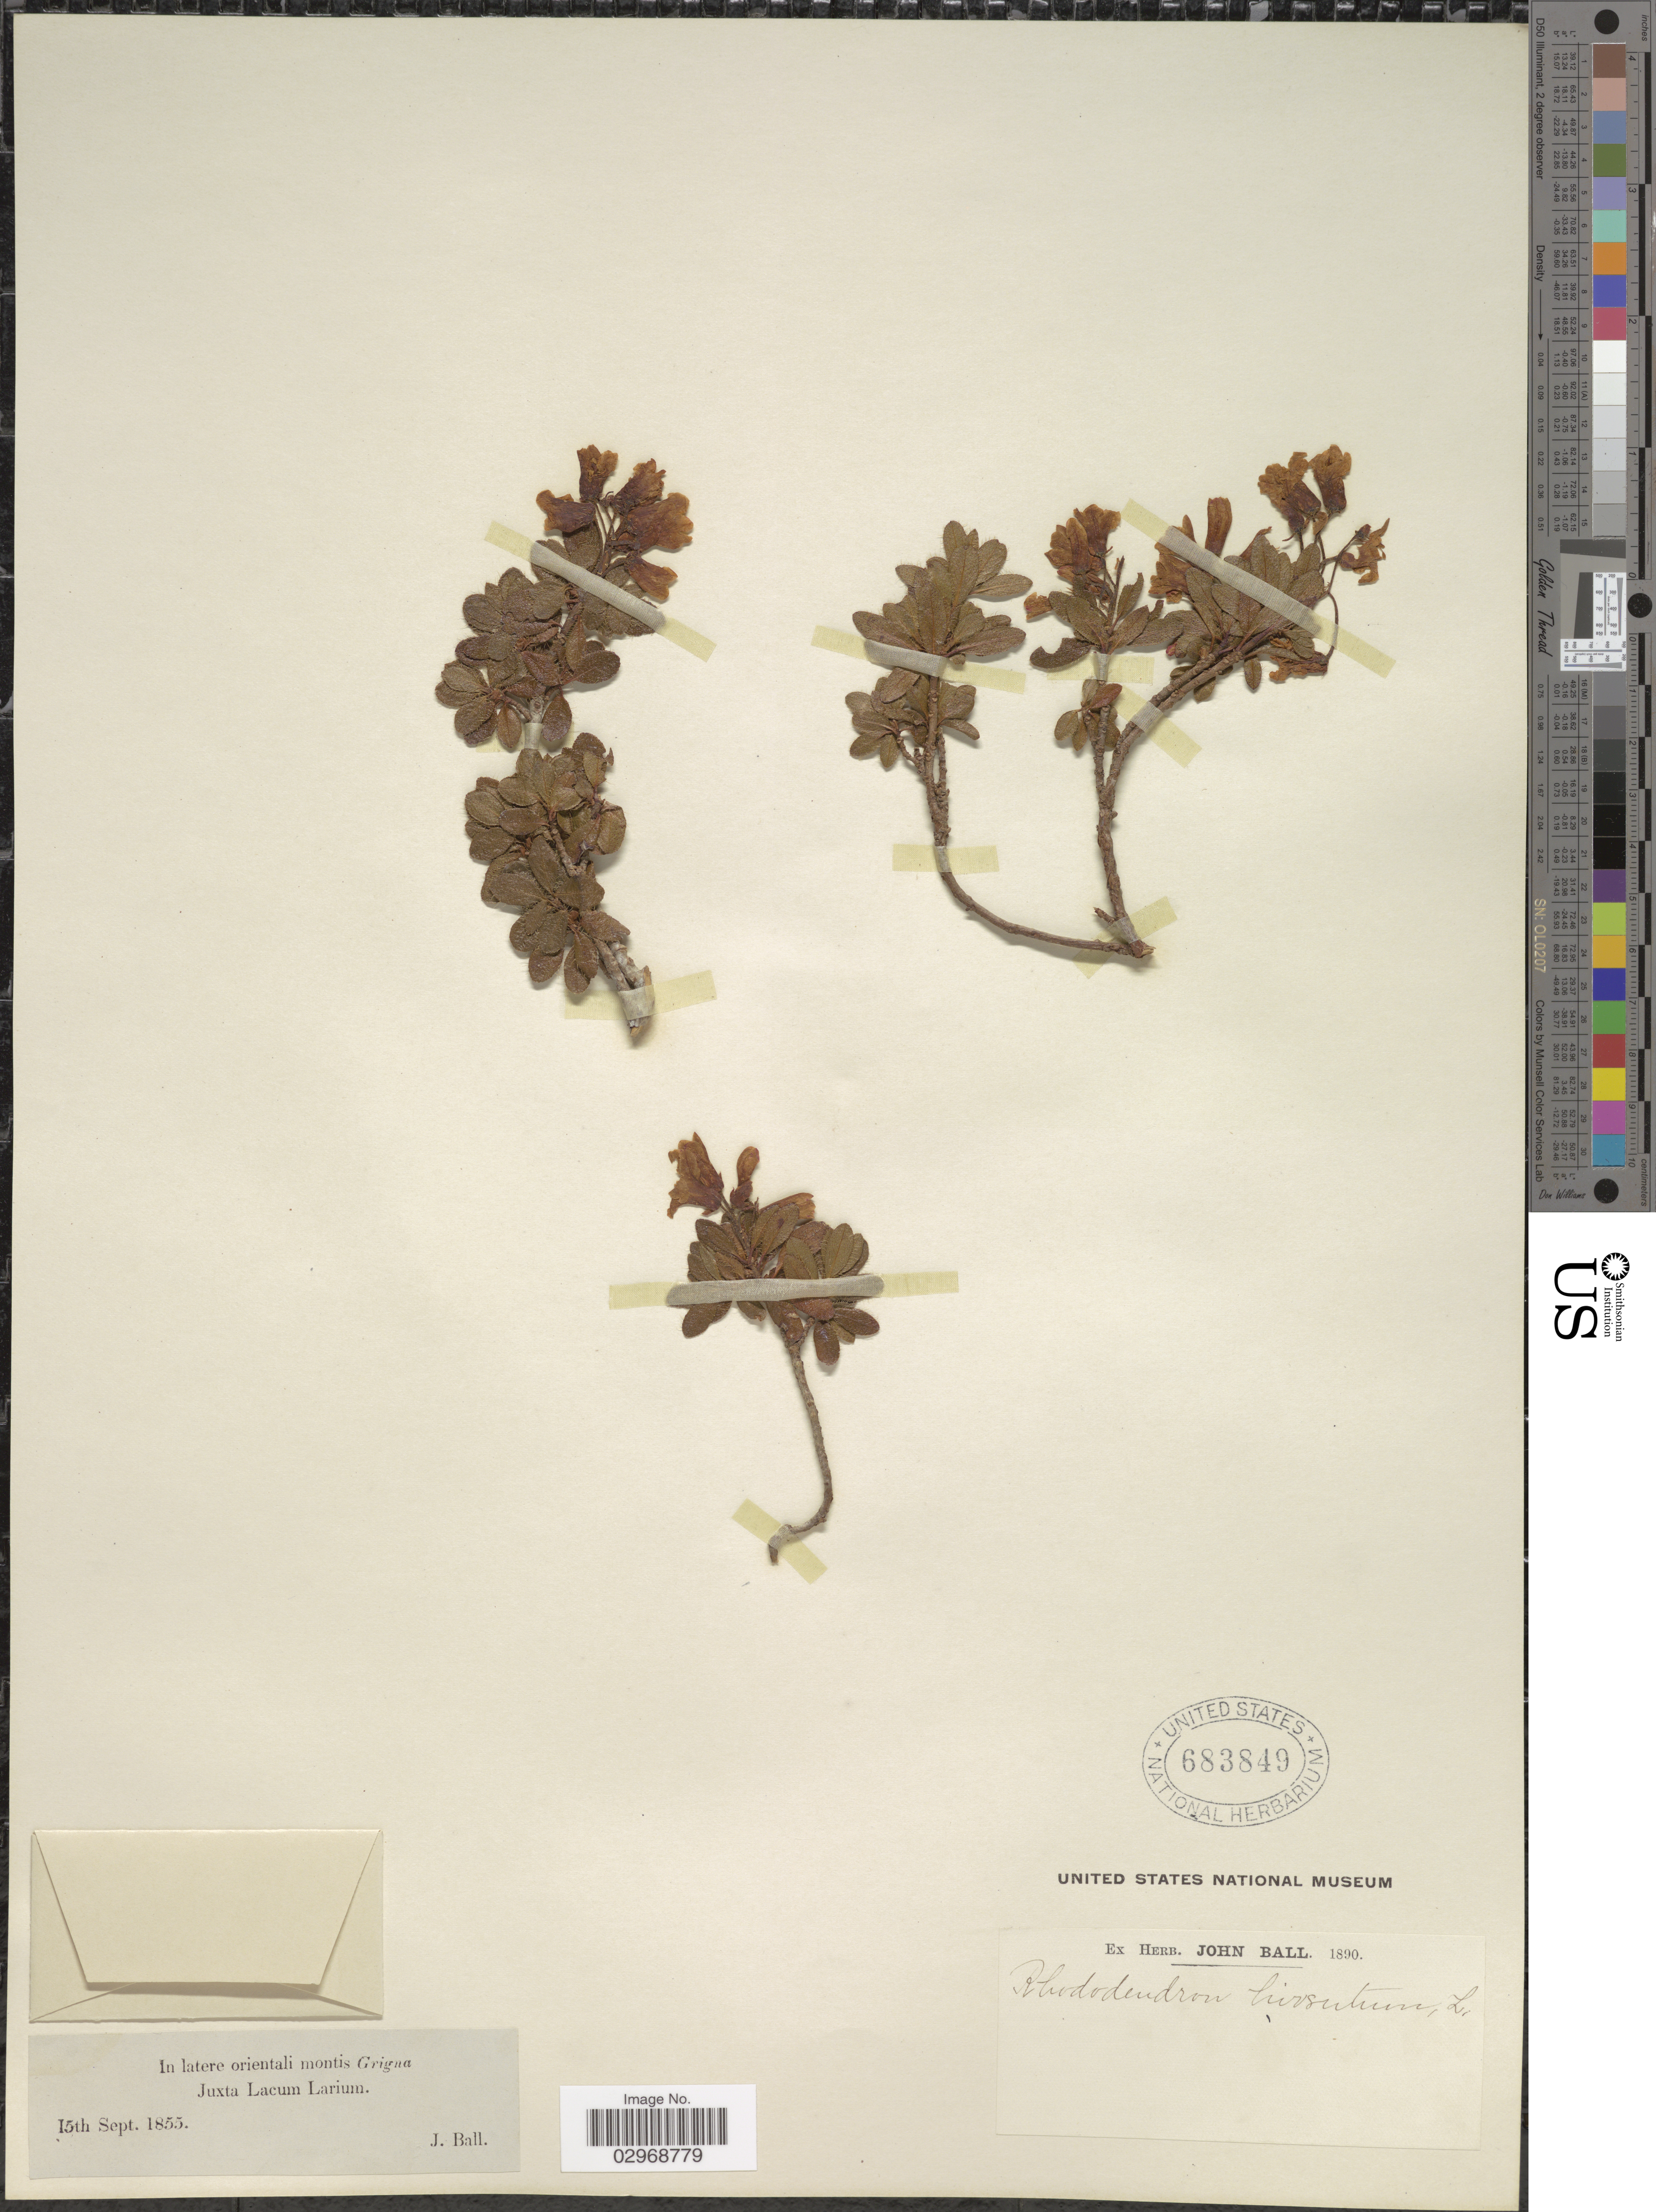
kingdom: Plantae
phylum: Tracheophyta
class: Magnoliopsida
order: Ericales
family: Ericaceae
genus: Rhododendron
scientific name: Rhododendron hirsutum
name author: L.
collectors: J. Ball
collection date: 1855-09-15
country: Italy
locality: In latere orientali montis Grigna, Juxta Lacum Larium.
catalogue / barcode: US 683849